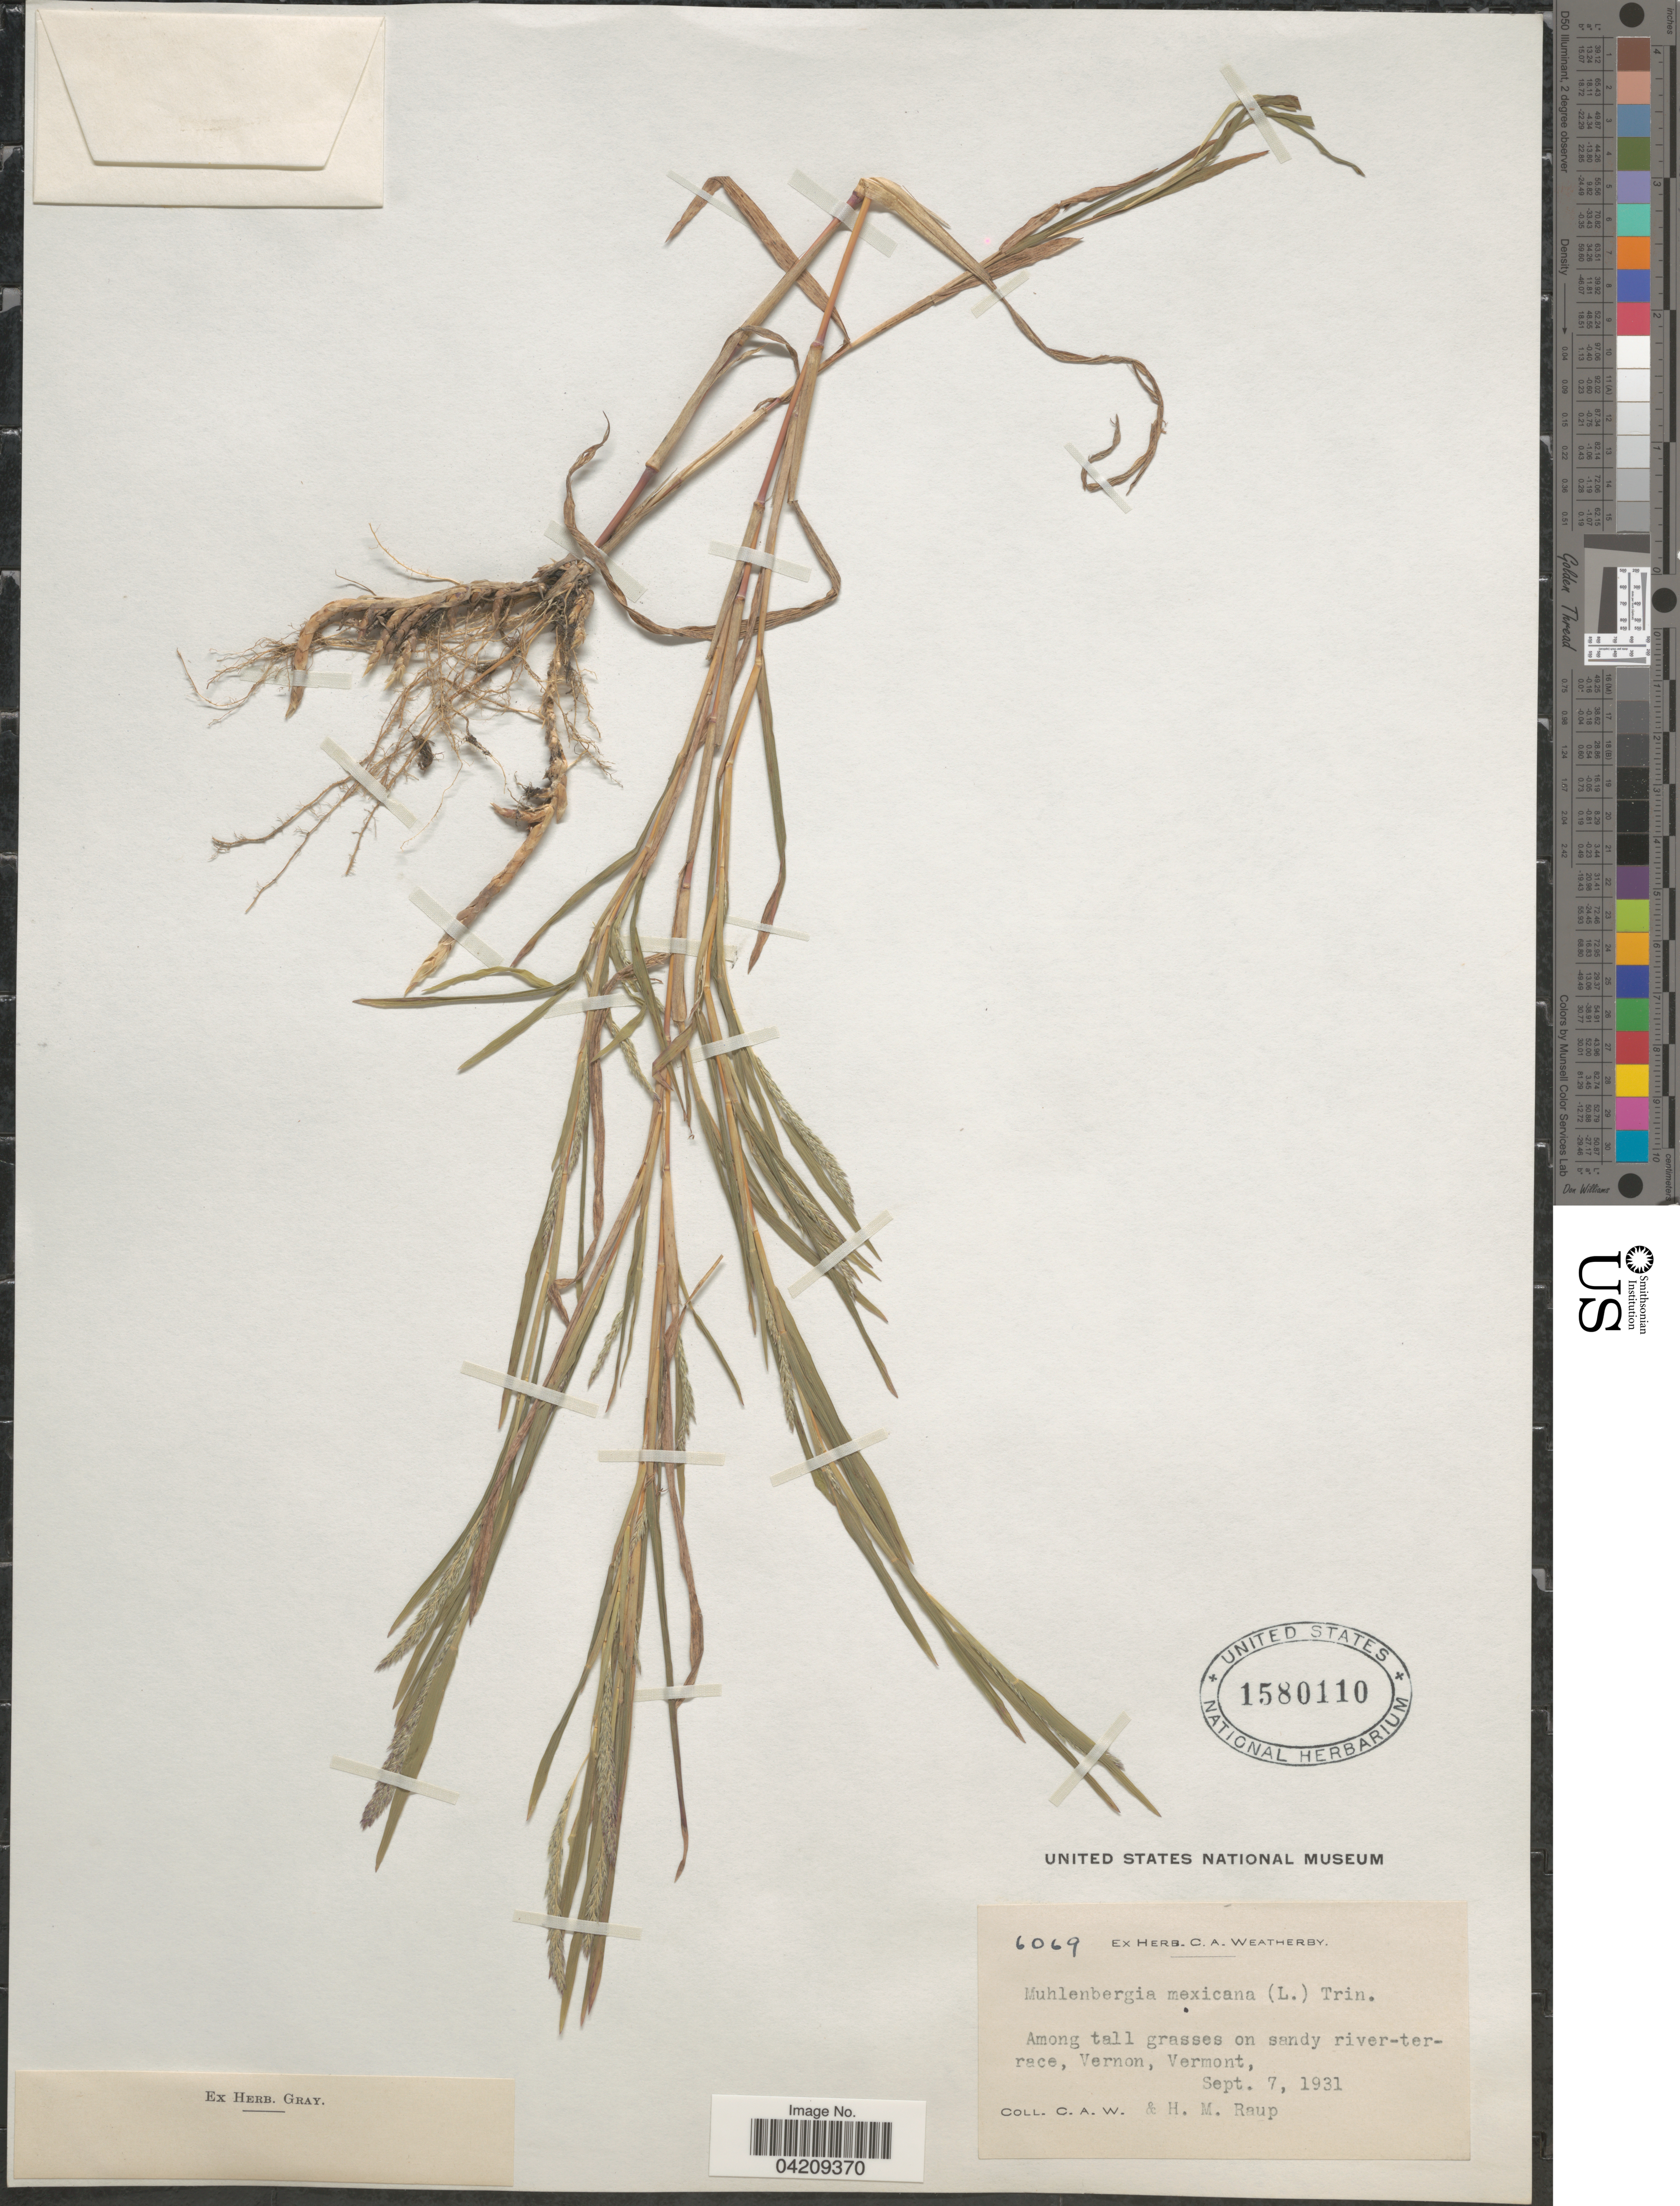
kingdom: Plantae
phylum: Tracheophyta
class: Liliopsida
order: Poales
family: Poaceae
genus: Muhlenbergia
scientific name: Muhlenbergia frondosa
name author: (Poir.) Fernald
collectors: C. A. Weatherby & H. Raup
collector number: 6069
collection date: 1931-09-07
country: United States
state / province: Vermont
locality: On sandy river-terrace, Vernon.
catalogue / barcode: US 1580110